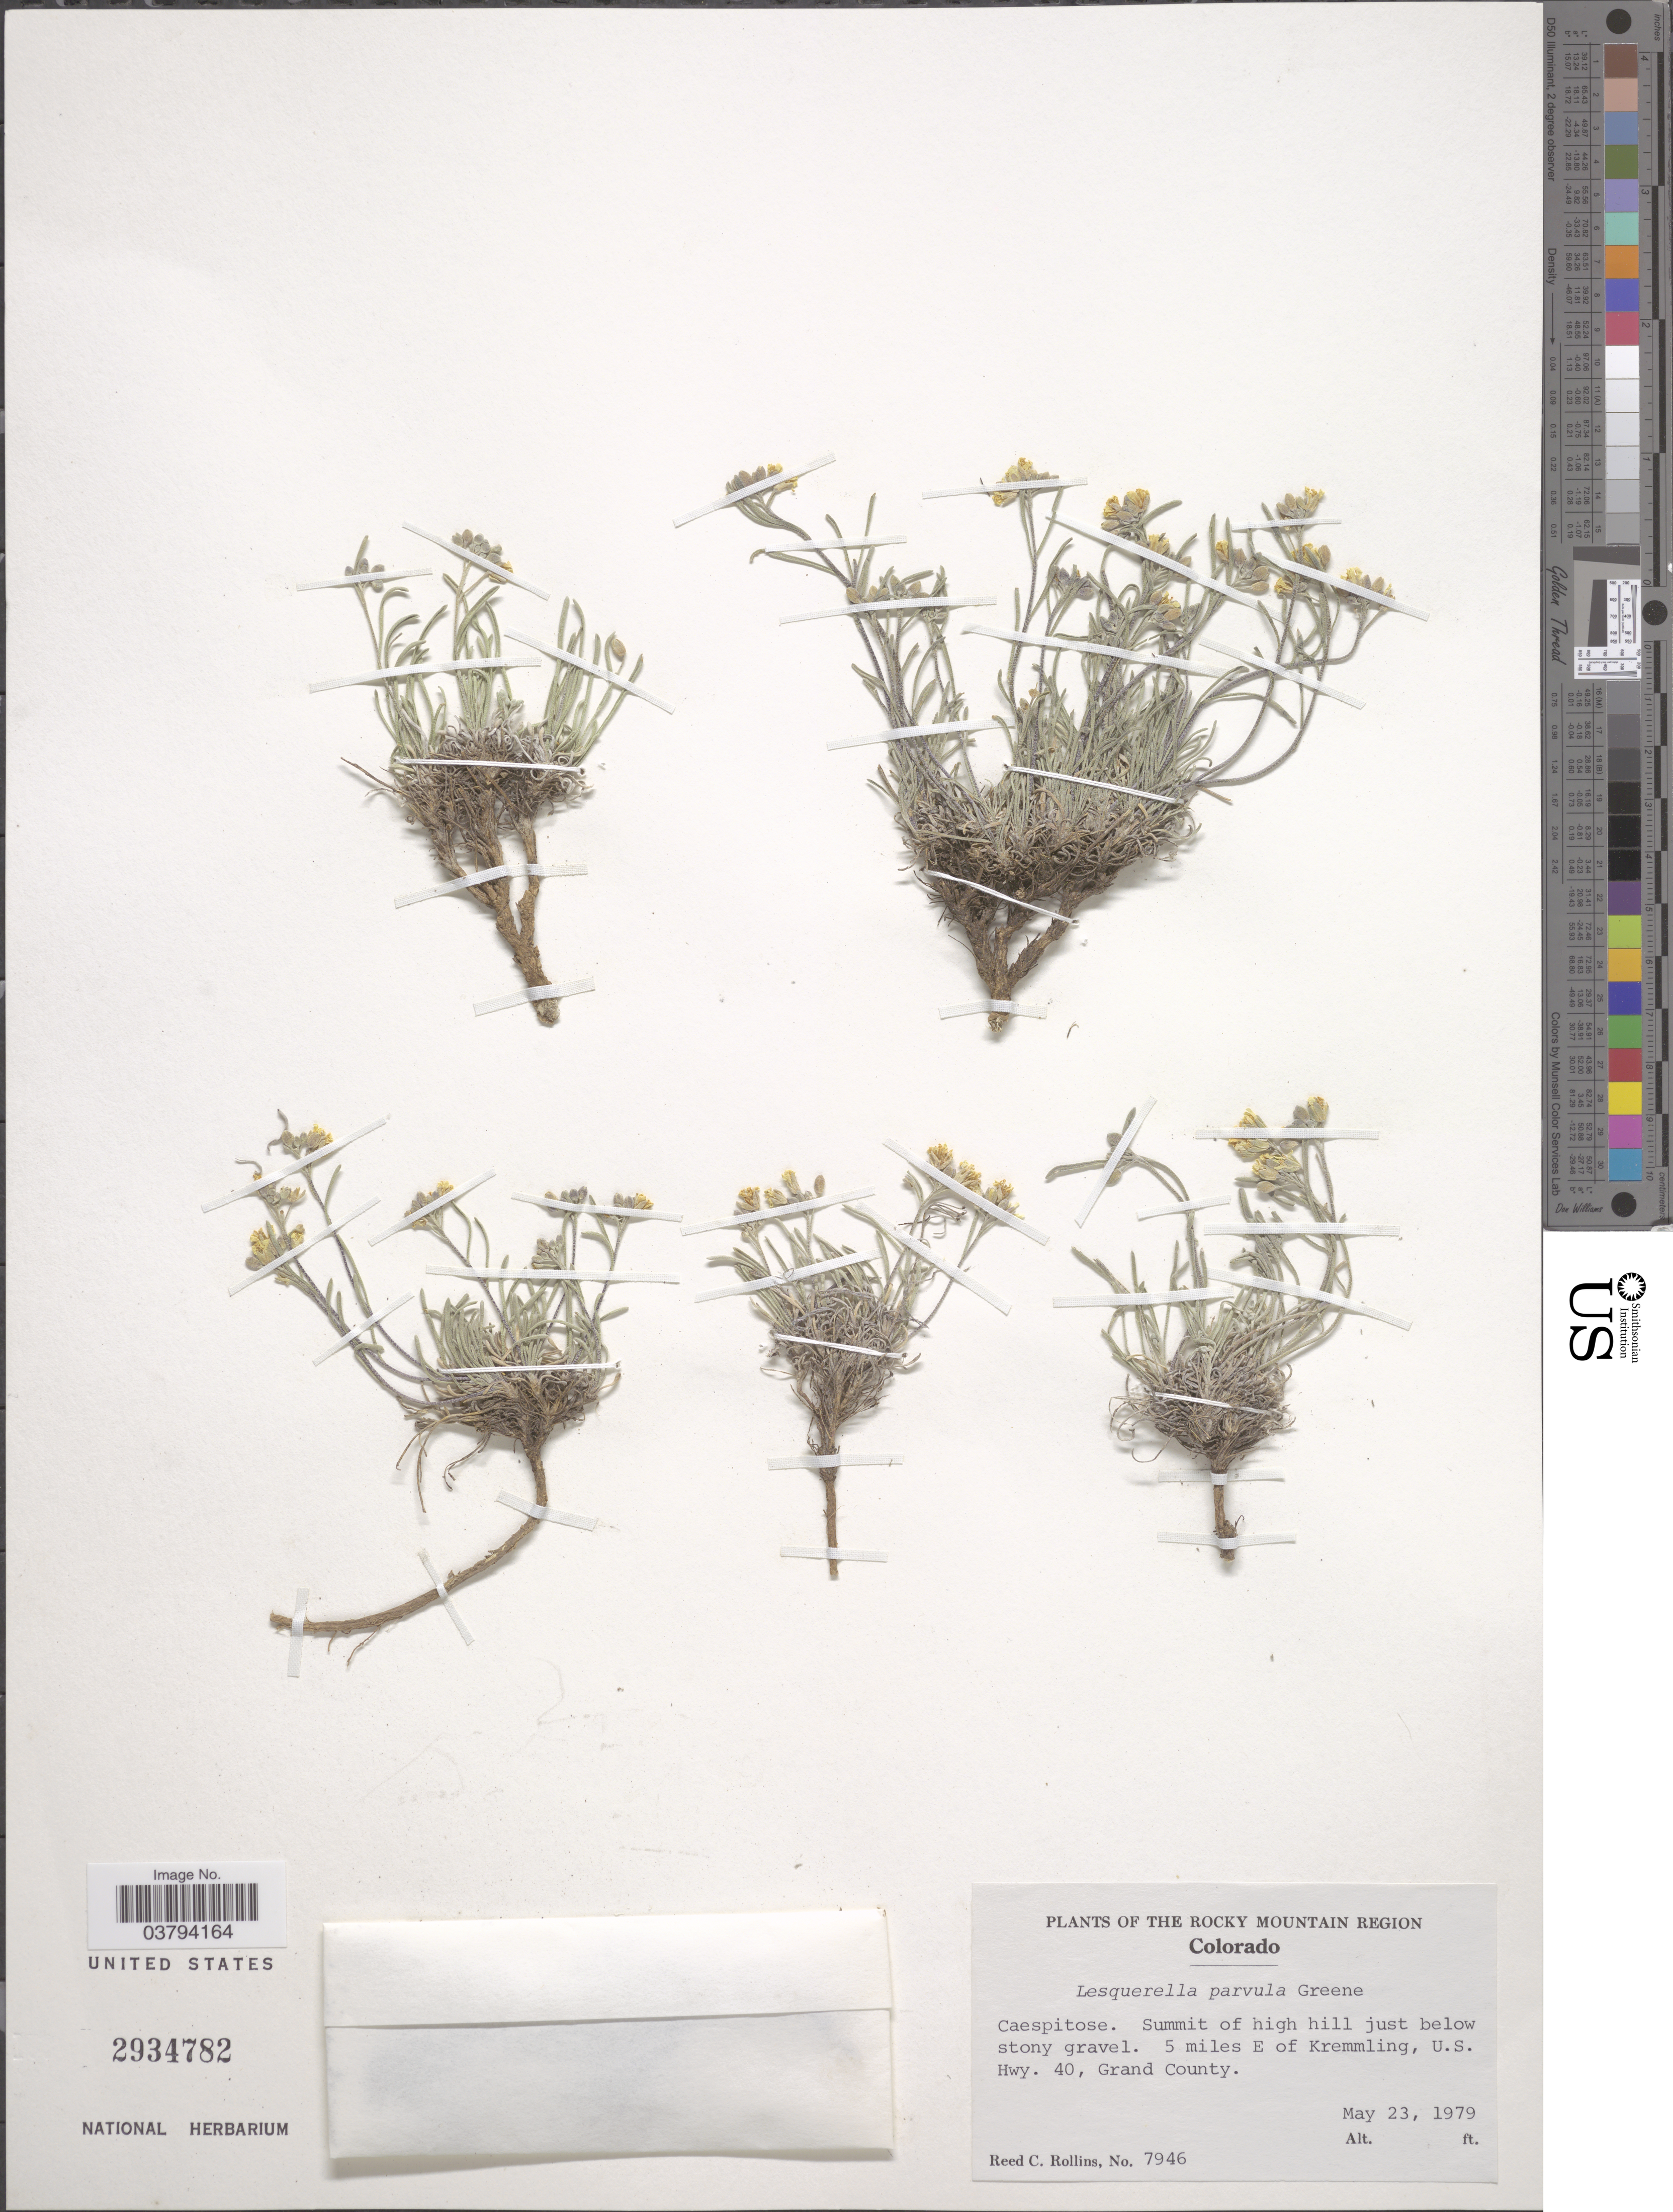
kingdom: Plantae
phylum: Tracheophyta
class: Magnoliopsida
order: Brassicales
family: Brassicaceae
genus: Lesquerella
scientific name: Lesquerella parvula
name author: Greene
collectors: R. C. Rollins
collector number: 7946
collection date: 1979-05-23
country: United States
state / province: Colorado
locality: The Rocky Mountain Region. 5 miles E of Kremmling, U.S. Hwy. 40, Grand County.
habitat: summit of high hill just below stony gravel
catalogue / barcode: US 2934782